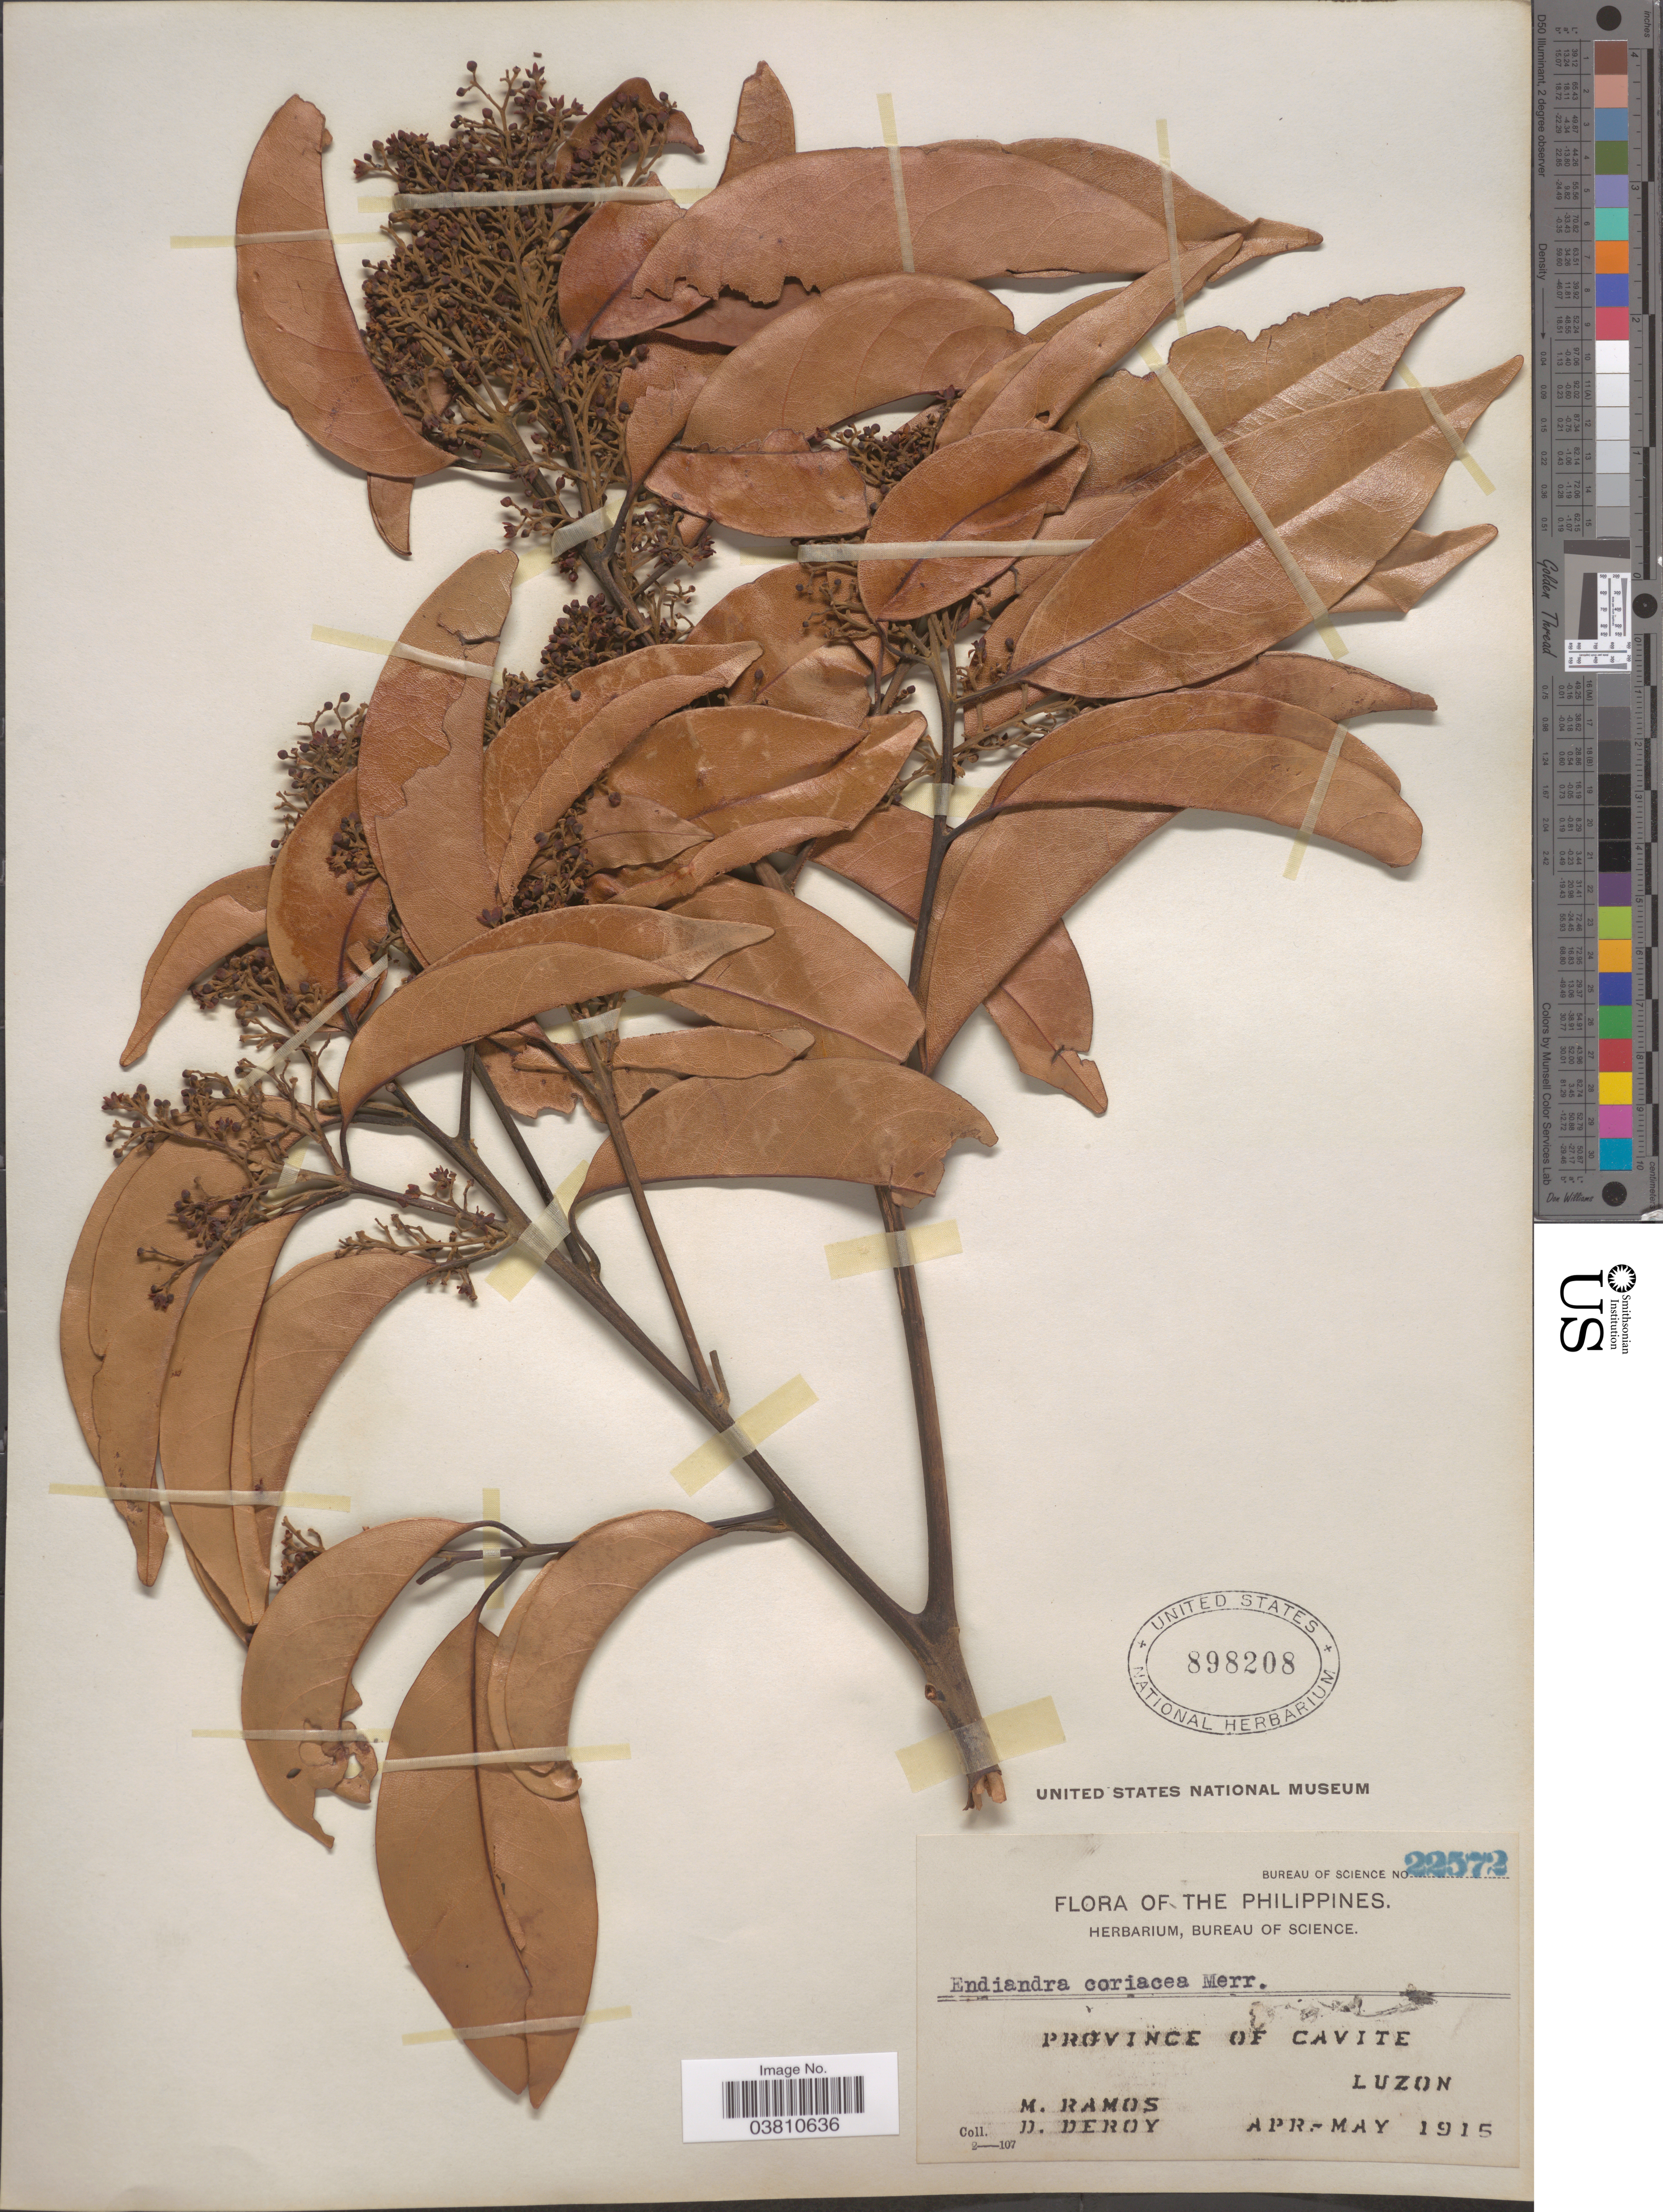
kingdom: Plantae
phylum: Tracheophyta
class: Magnoliopsida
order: Laurales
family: Lauraceae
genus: Endiandra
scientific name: Endiandra coriacea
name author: Merr.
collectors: M. Ramos & D. Deroy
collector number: Bureau of Science 22572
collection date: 1915-04/1915-05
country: Philippines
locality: Province of Cavite, Luzon.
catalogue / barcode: US 898208